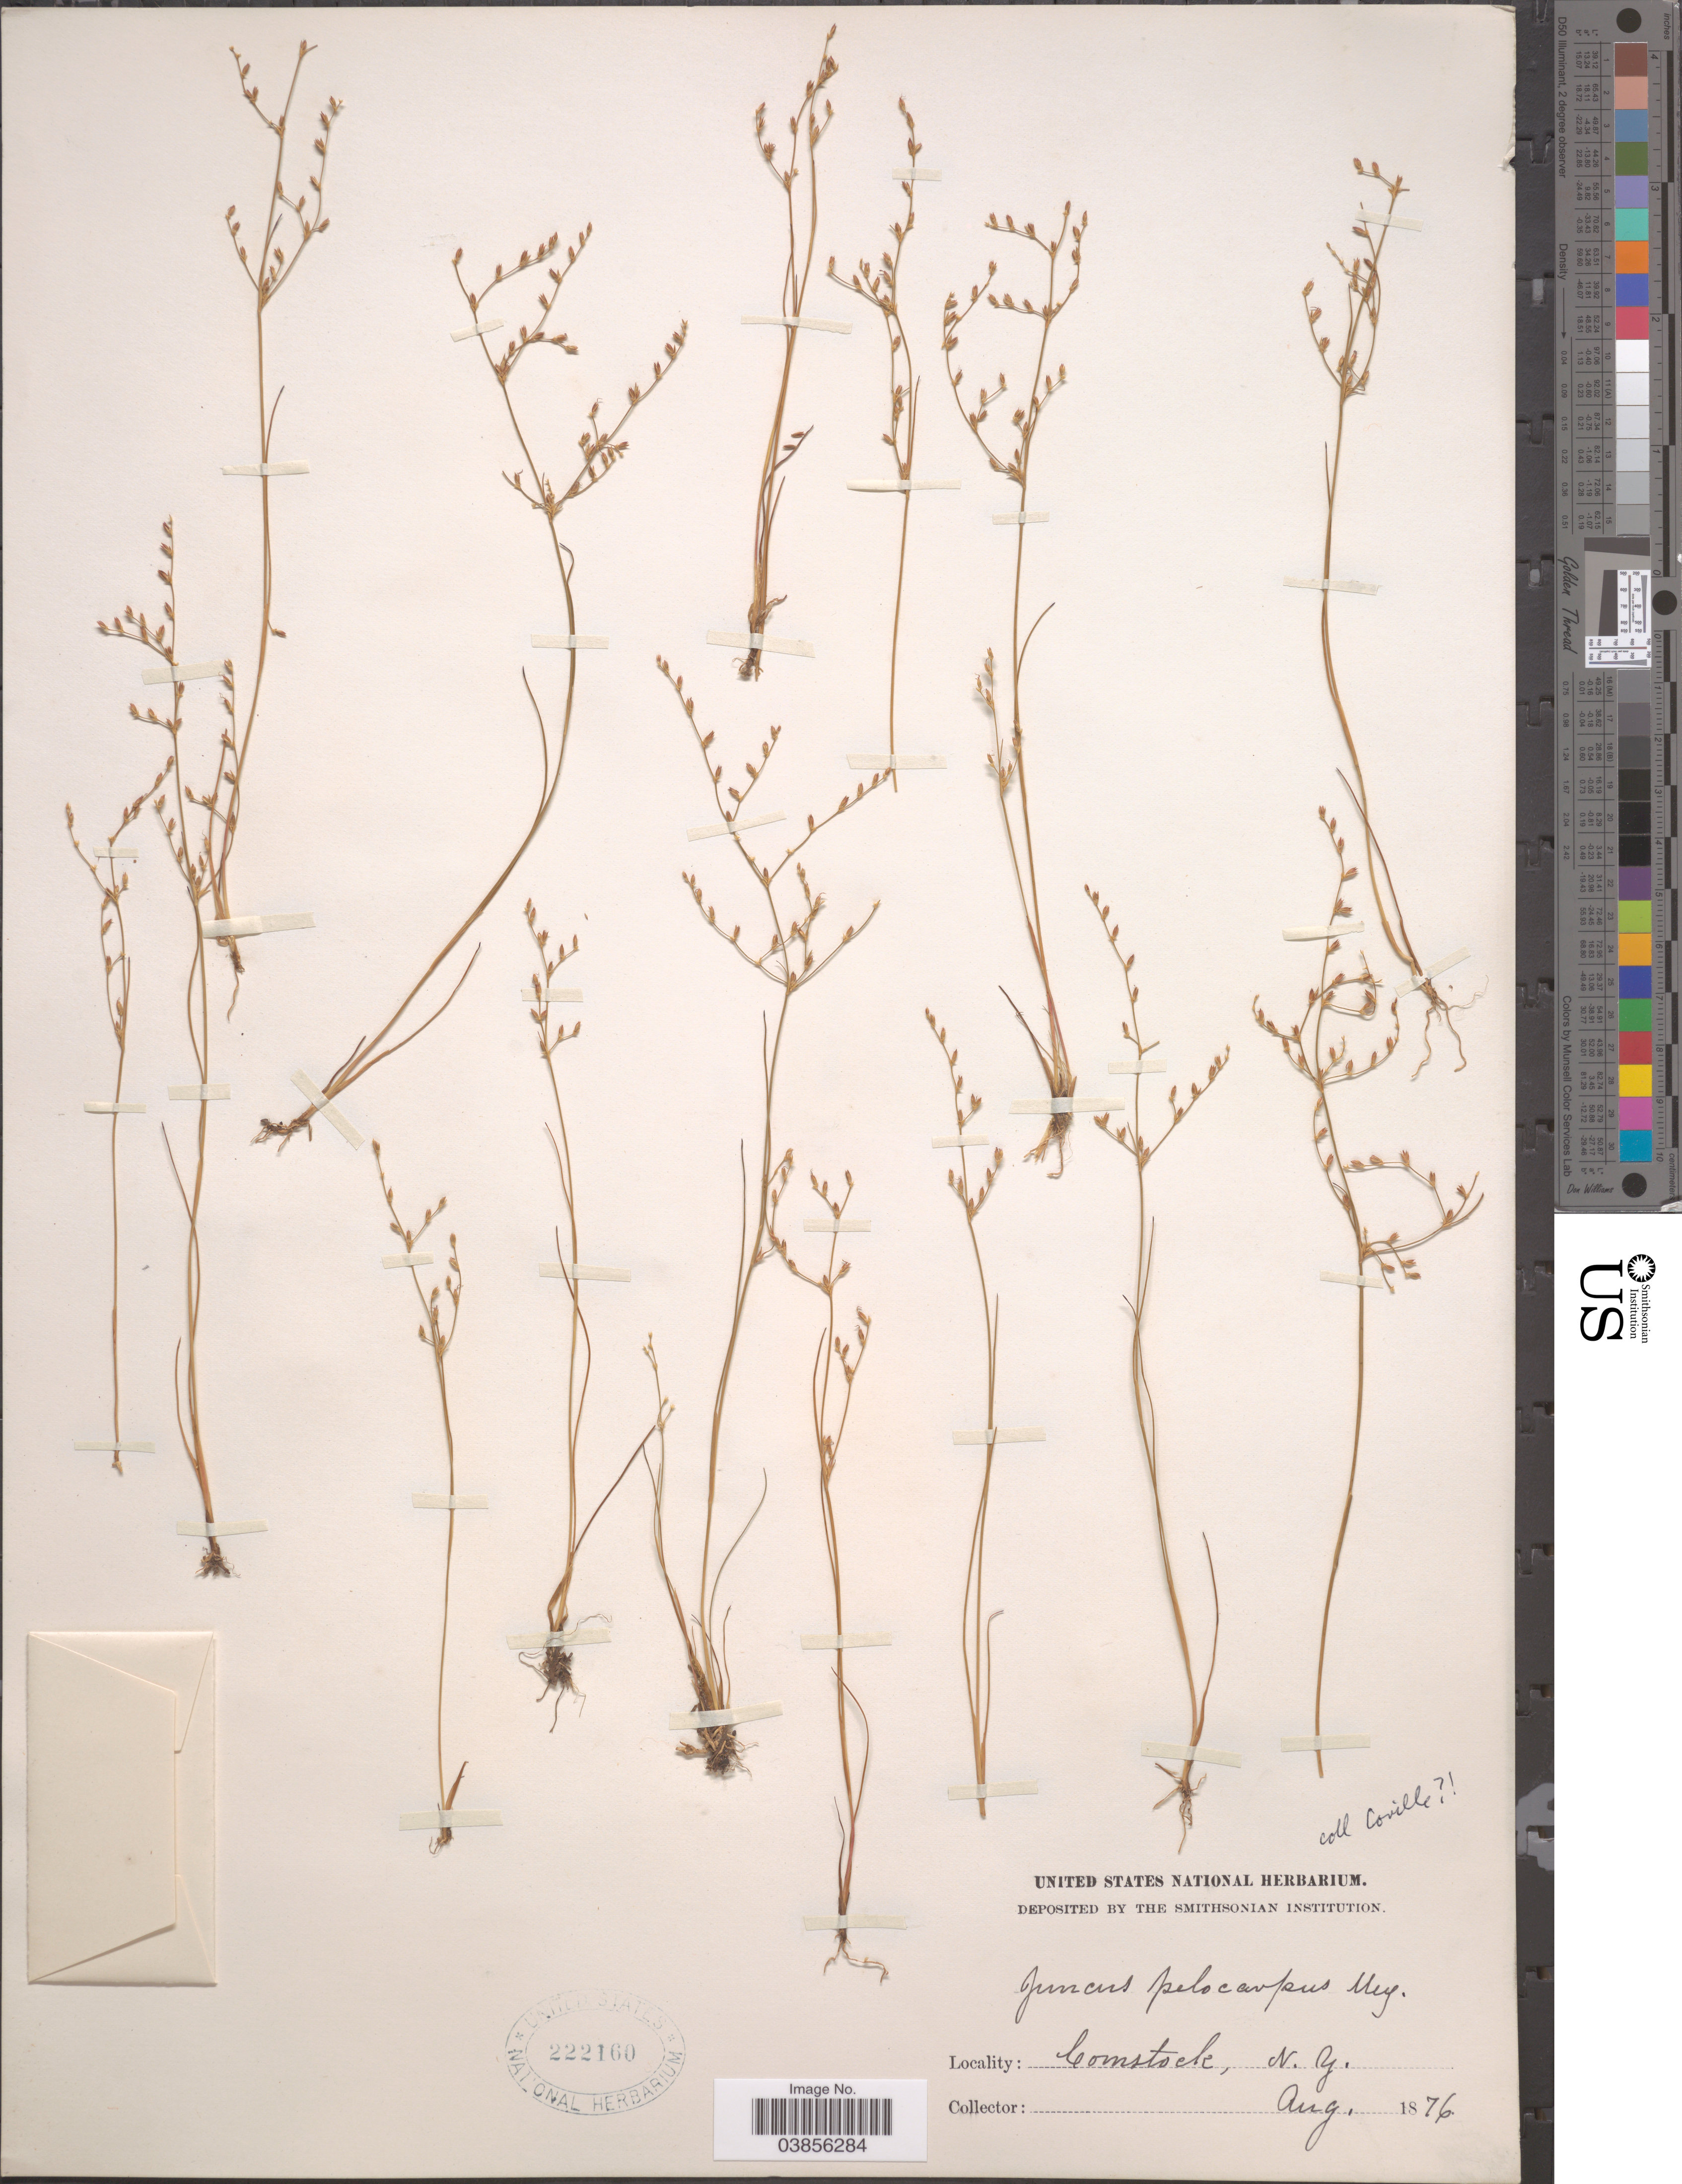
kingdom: Plantae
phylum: Tracheophyta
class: Liliopsida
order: Poales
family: Juncaceae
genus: Juncus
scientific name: Juncus pelocarpus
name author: E. Mey.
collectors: Coville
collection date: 1876-08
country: United States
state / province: New York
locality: Comstock.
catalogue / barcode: US 222160